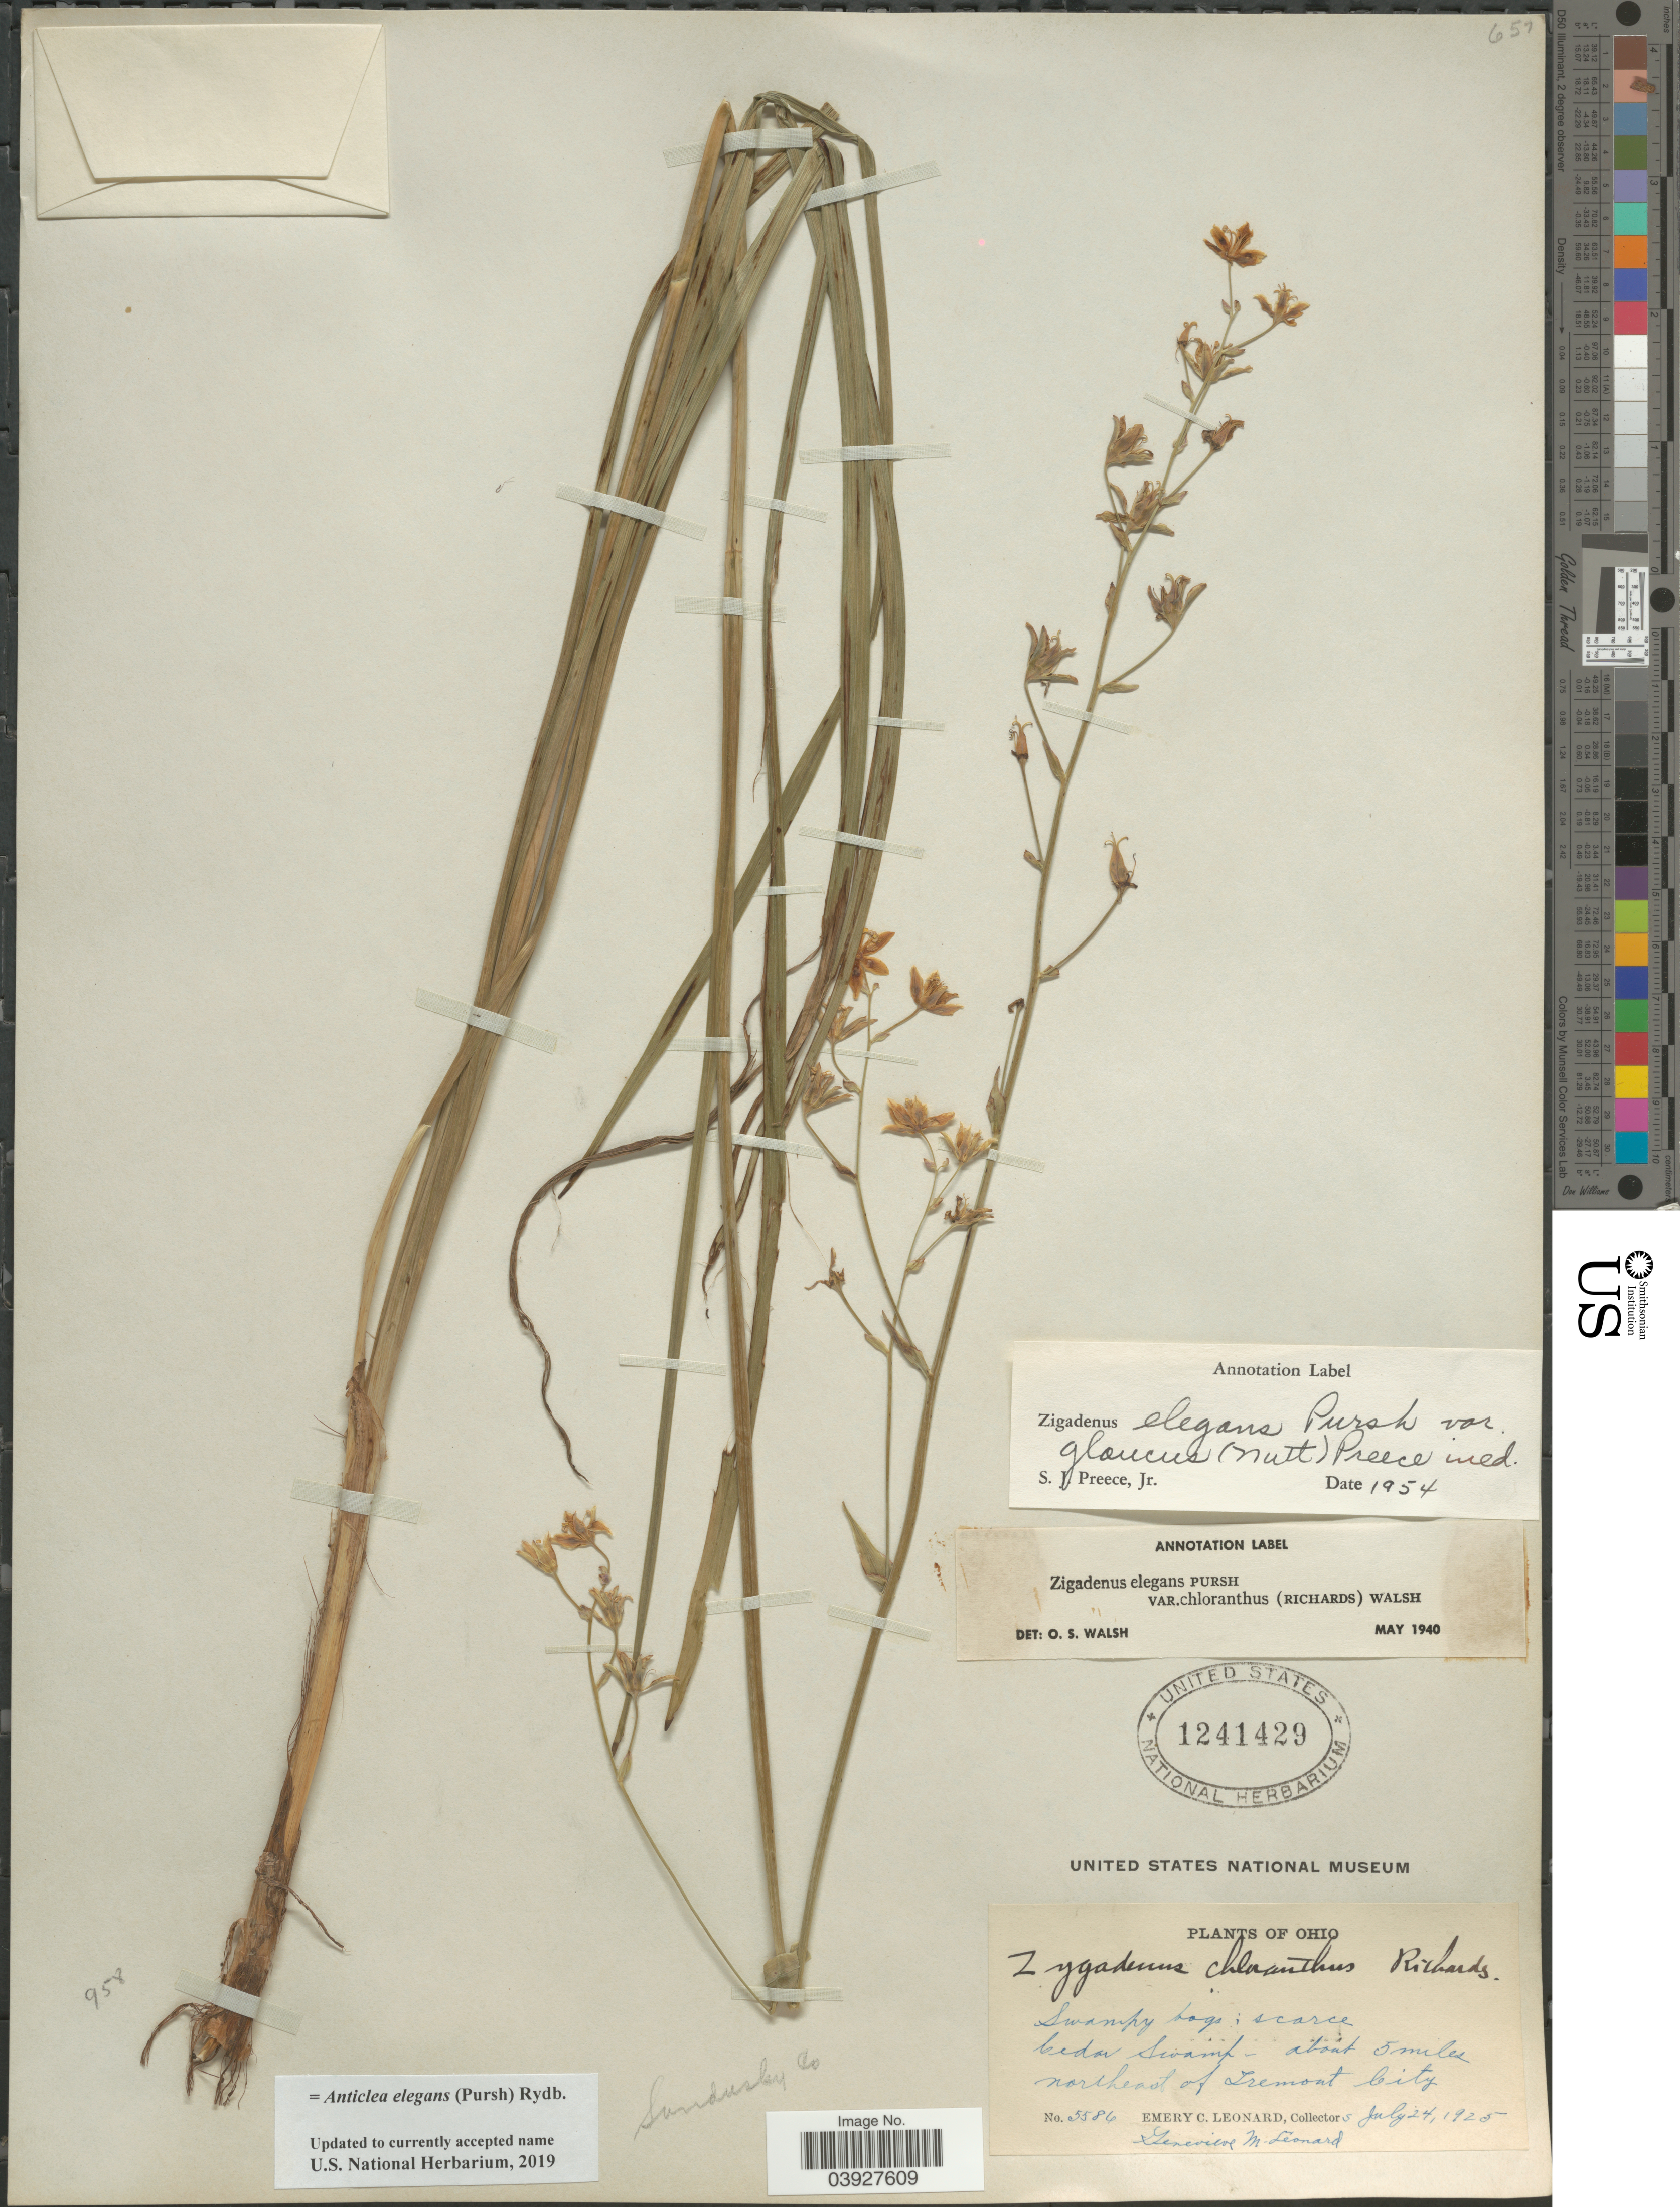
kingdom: Plantae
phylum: Tracheophyta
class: Liliopsida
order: Liliales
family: Melanthiaceae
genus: Anticlea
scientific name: Anticlea elegans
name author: (Pursh) Rydb.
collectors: E. C. Leonard & G. M. Leonard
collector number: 5586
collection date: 1925-07-24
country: United States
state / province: Ohio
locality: Cedar Swamp - about 5 miles northeast of Tremont City. Sandusky Co.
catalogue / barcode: US 1241429